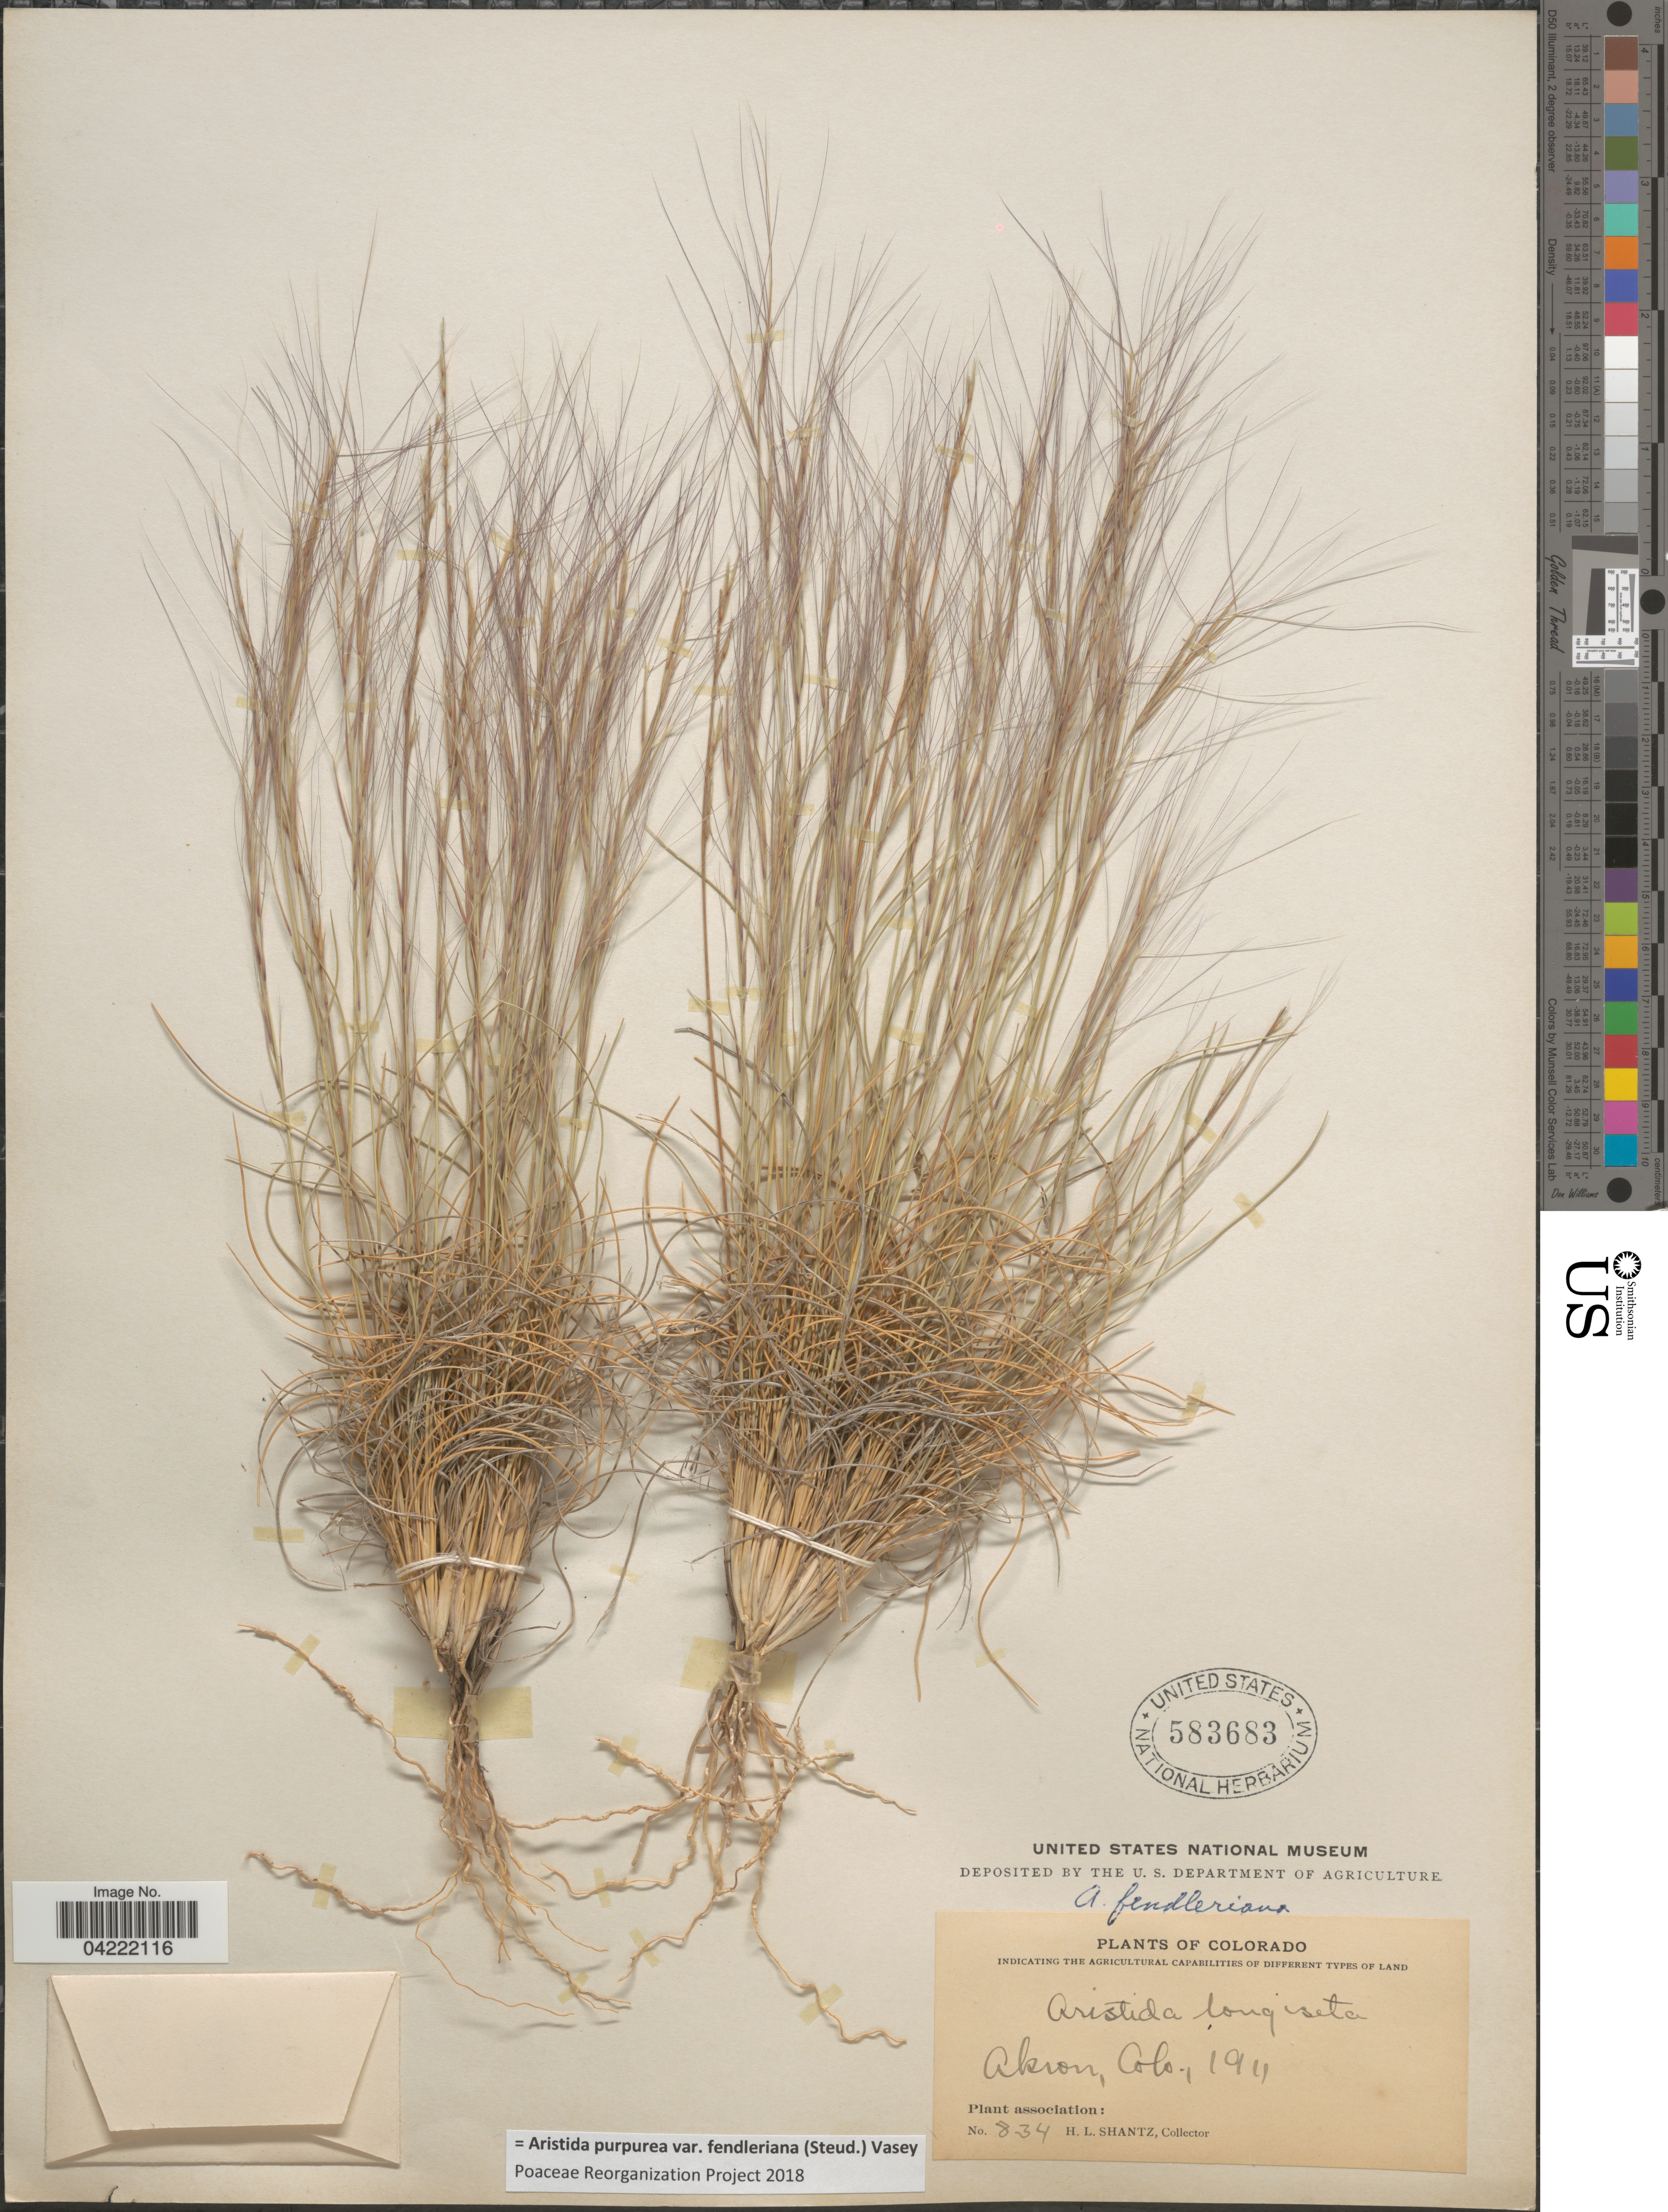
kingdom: Plantae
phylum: Tracheophyta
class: Liliopsida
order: Poales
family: Poaceae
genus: Aristida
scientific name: Aristida purpurea var. fendleriana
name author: (Steud.) Vasey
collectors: H. Shantz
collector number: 834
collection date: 1911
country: United States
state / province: Colorado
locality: Akron.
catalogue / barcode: US 583683